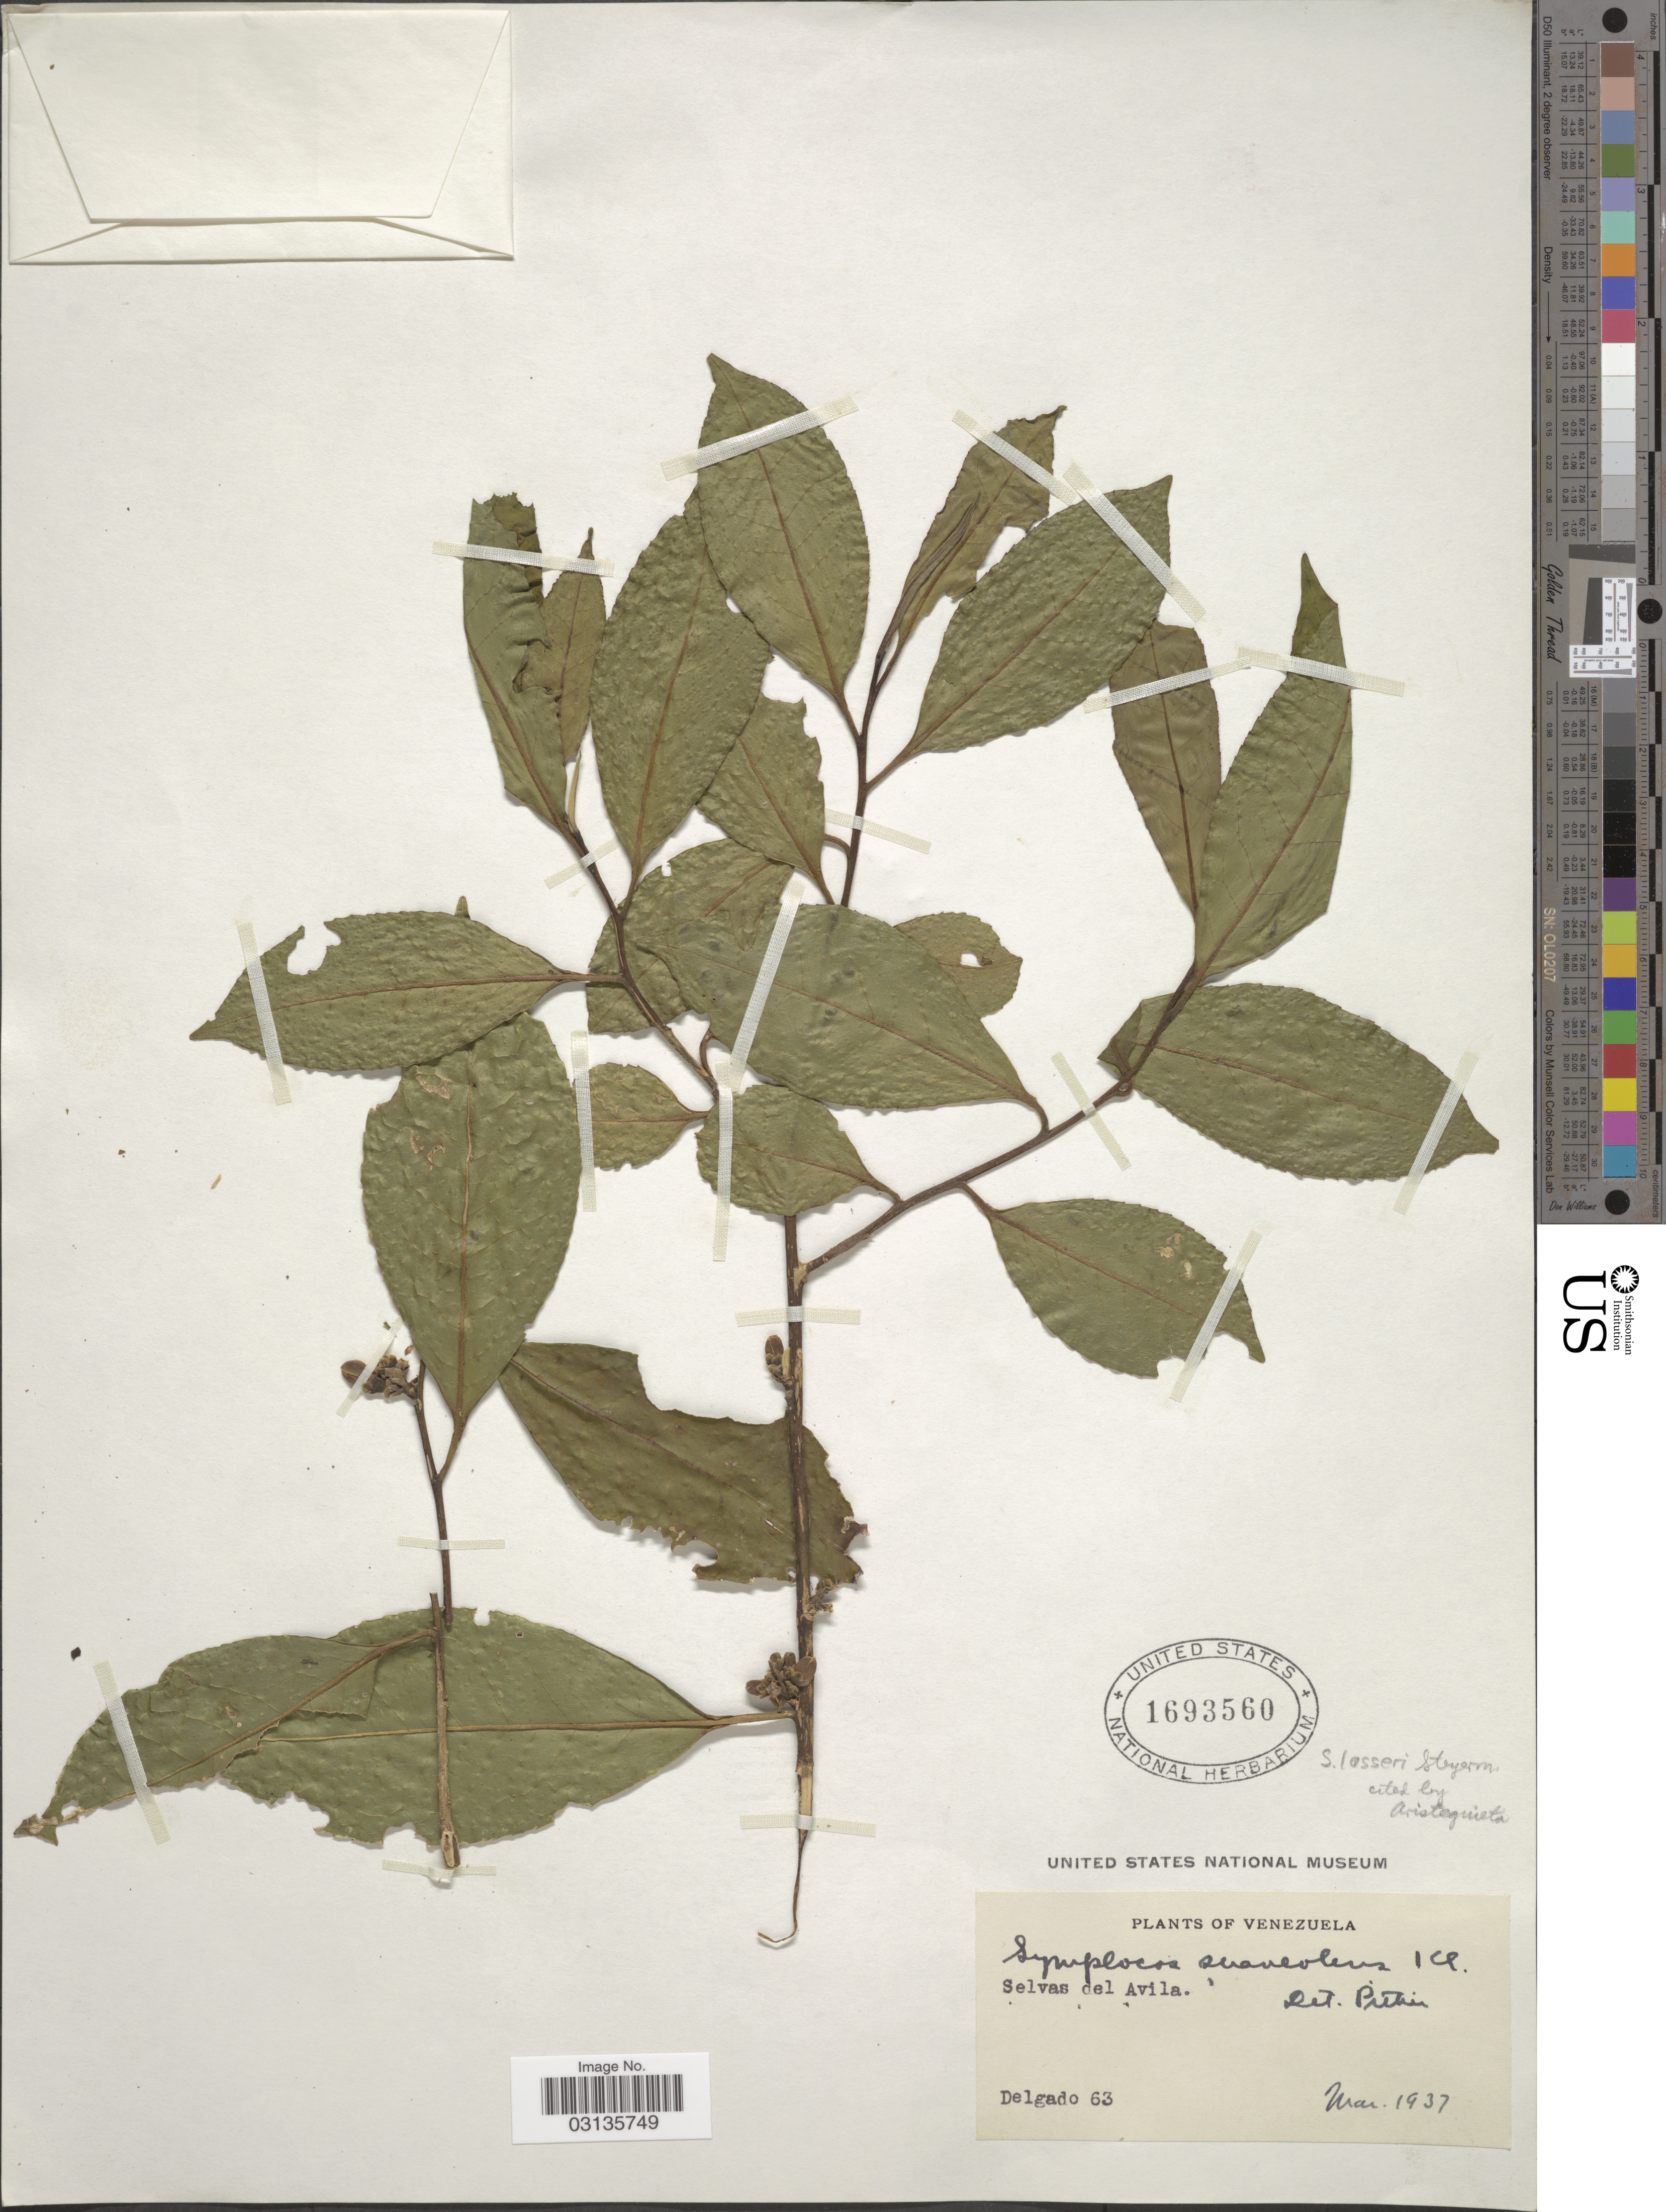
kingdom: Plantae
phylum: Tracheophyta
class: Magnoliopsida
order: Ericales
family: Symplocaceae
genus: Symplocos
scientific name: Symplocos lasseri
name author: Steyerm.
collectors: Delgado, --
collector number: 63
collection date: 1937-03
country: Venezuela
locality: Selvas del Avila.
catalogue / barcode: US 1693560